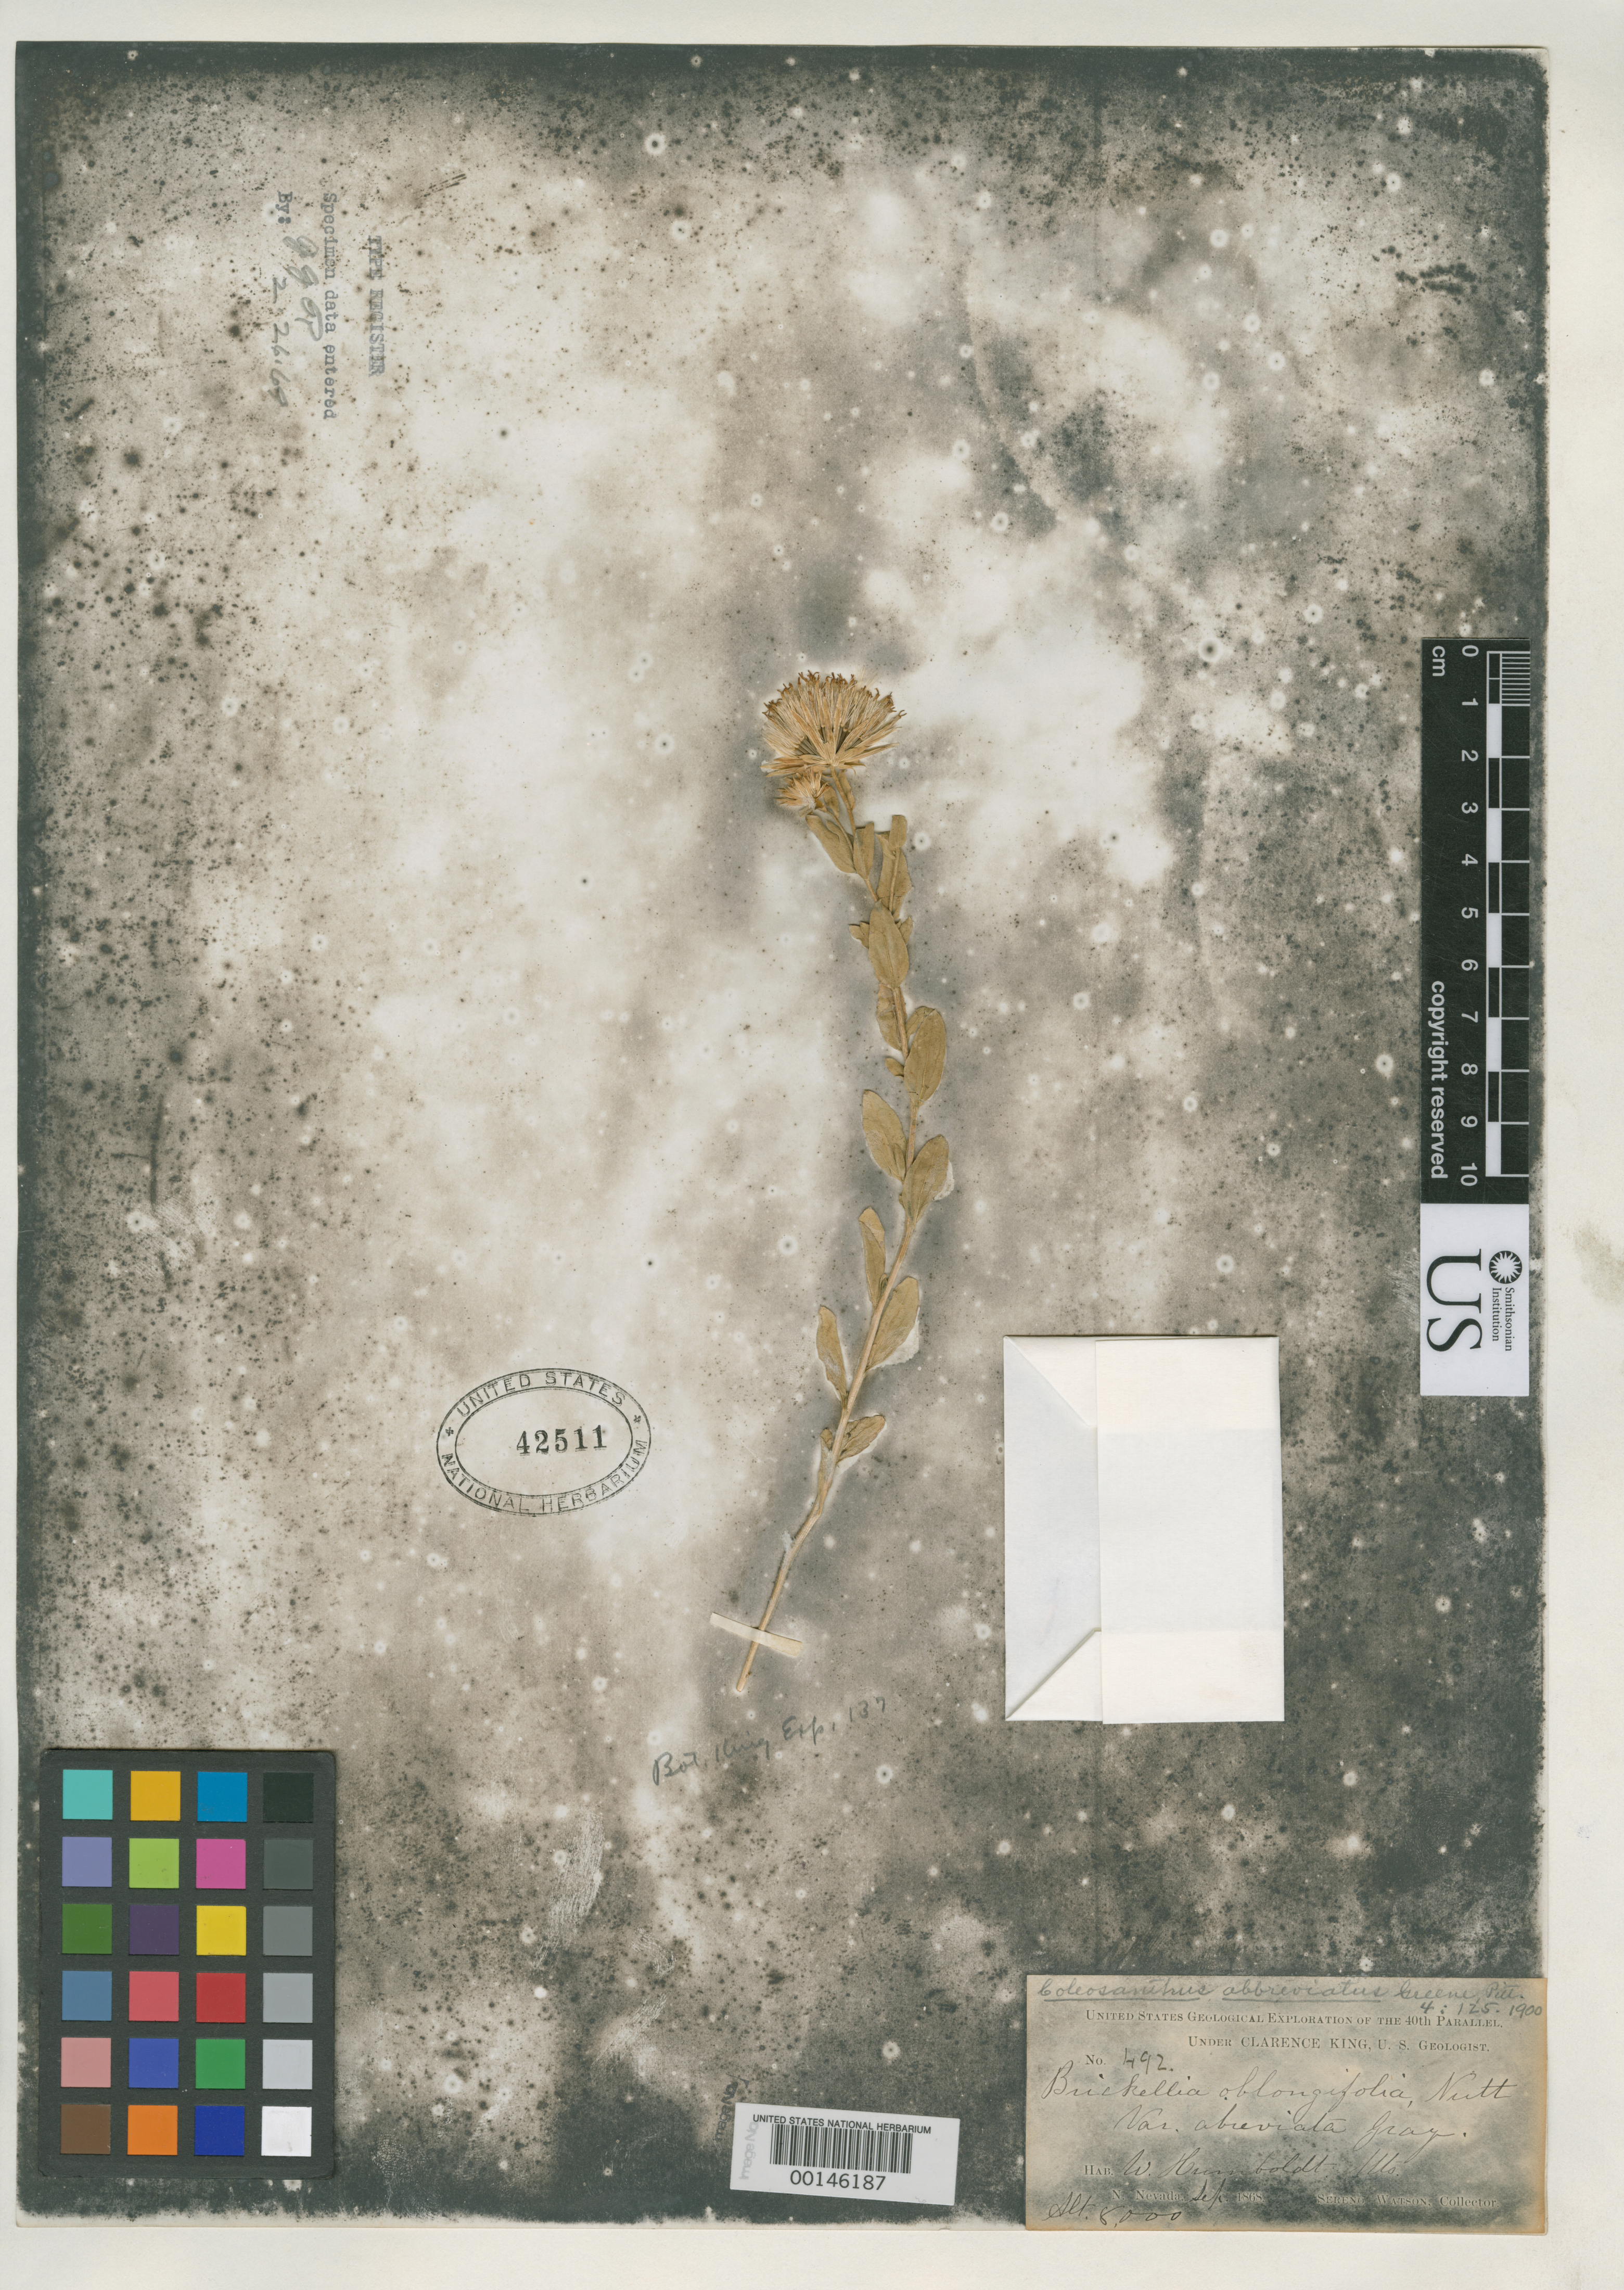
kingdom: Plantae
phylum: Tracheophyta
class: Magnoliopsida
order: Asterales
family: Asteraceae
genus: Brickellia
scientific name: Brickellia oblongifolia var. abbreviata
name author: A. Gray ex D.C. Eaton in C. King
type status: Isotype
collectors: S. Watson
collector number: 492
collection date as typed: Sep 1868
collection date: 1868-09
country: United States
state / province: Nevada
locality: West Humboldt Mountains.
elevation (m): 2438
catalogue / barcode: US 42511